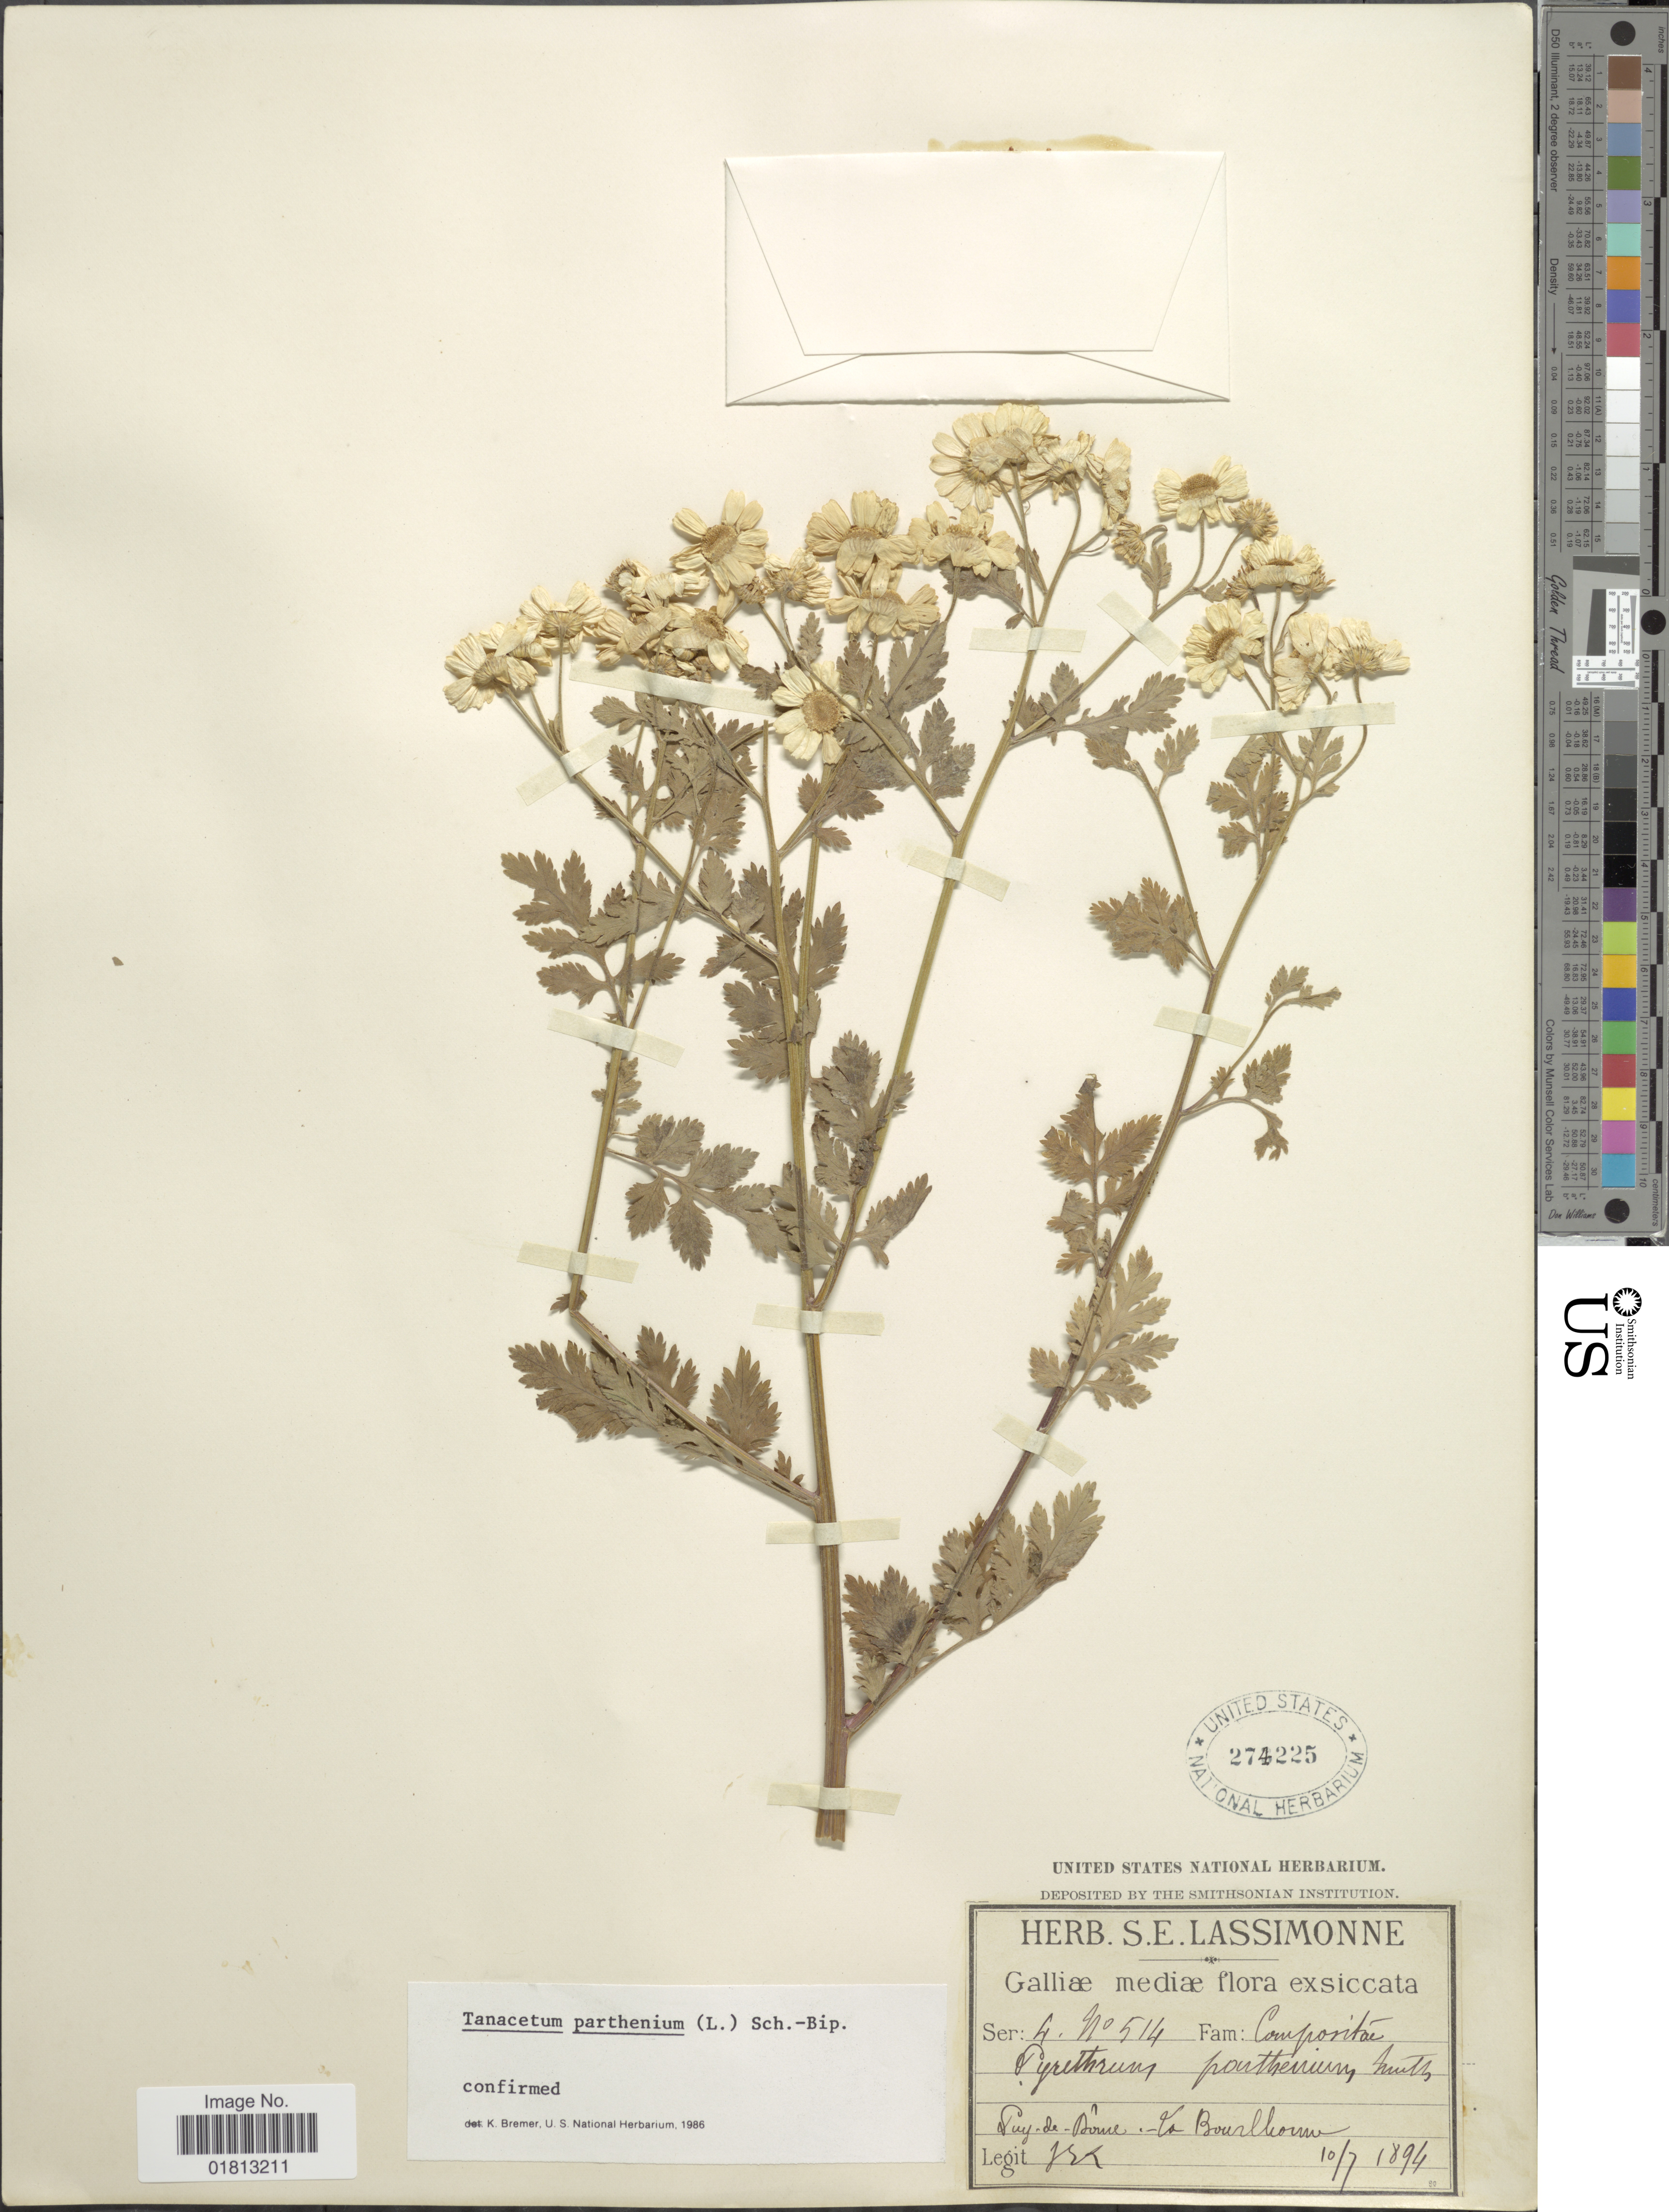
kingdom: Plantae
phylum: Tracheophyta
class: Magnoliopsida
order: Asterales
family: Asteraceae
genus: Tanacetum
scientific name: Tanacetum parthenium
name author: (L.) Sch. Bip.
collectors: S. Lassimonne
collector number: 514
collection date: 1894-07-10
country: France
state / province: Auvergne-Rhône-Alpes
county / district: Puy-de-Dôme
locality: Puy-de-Dôme - La Bourlhonne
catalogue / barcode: US 274225